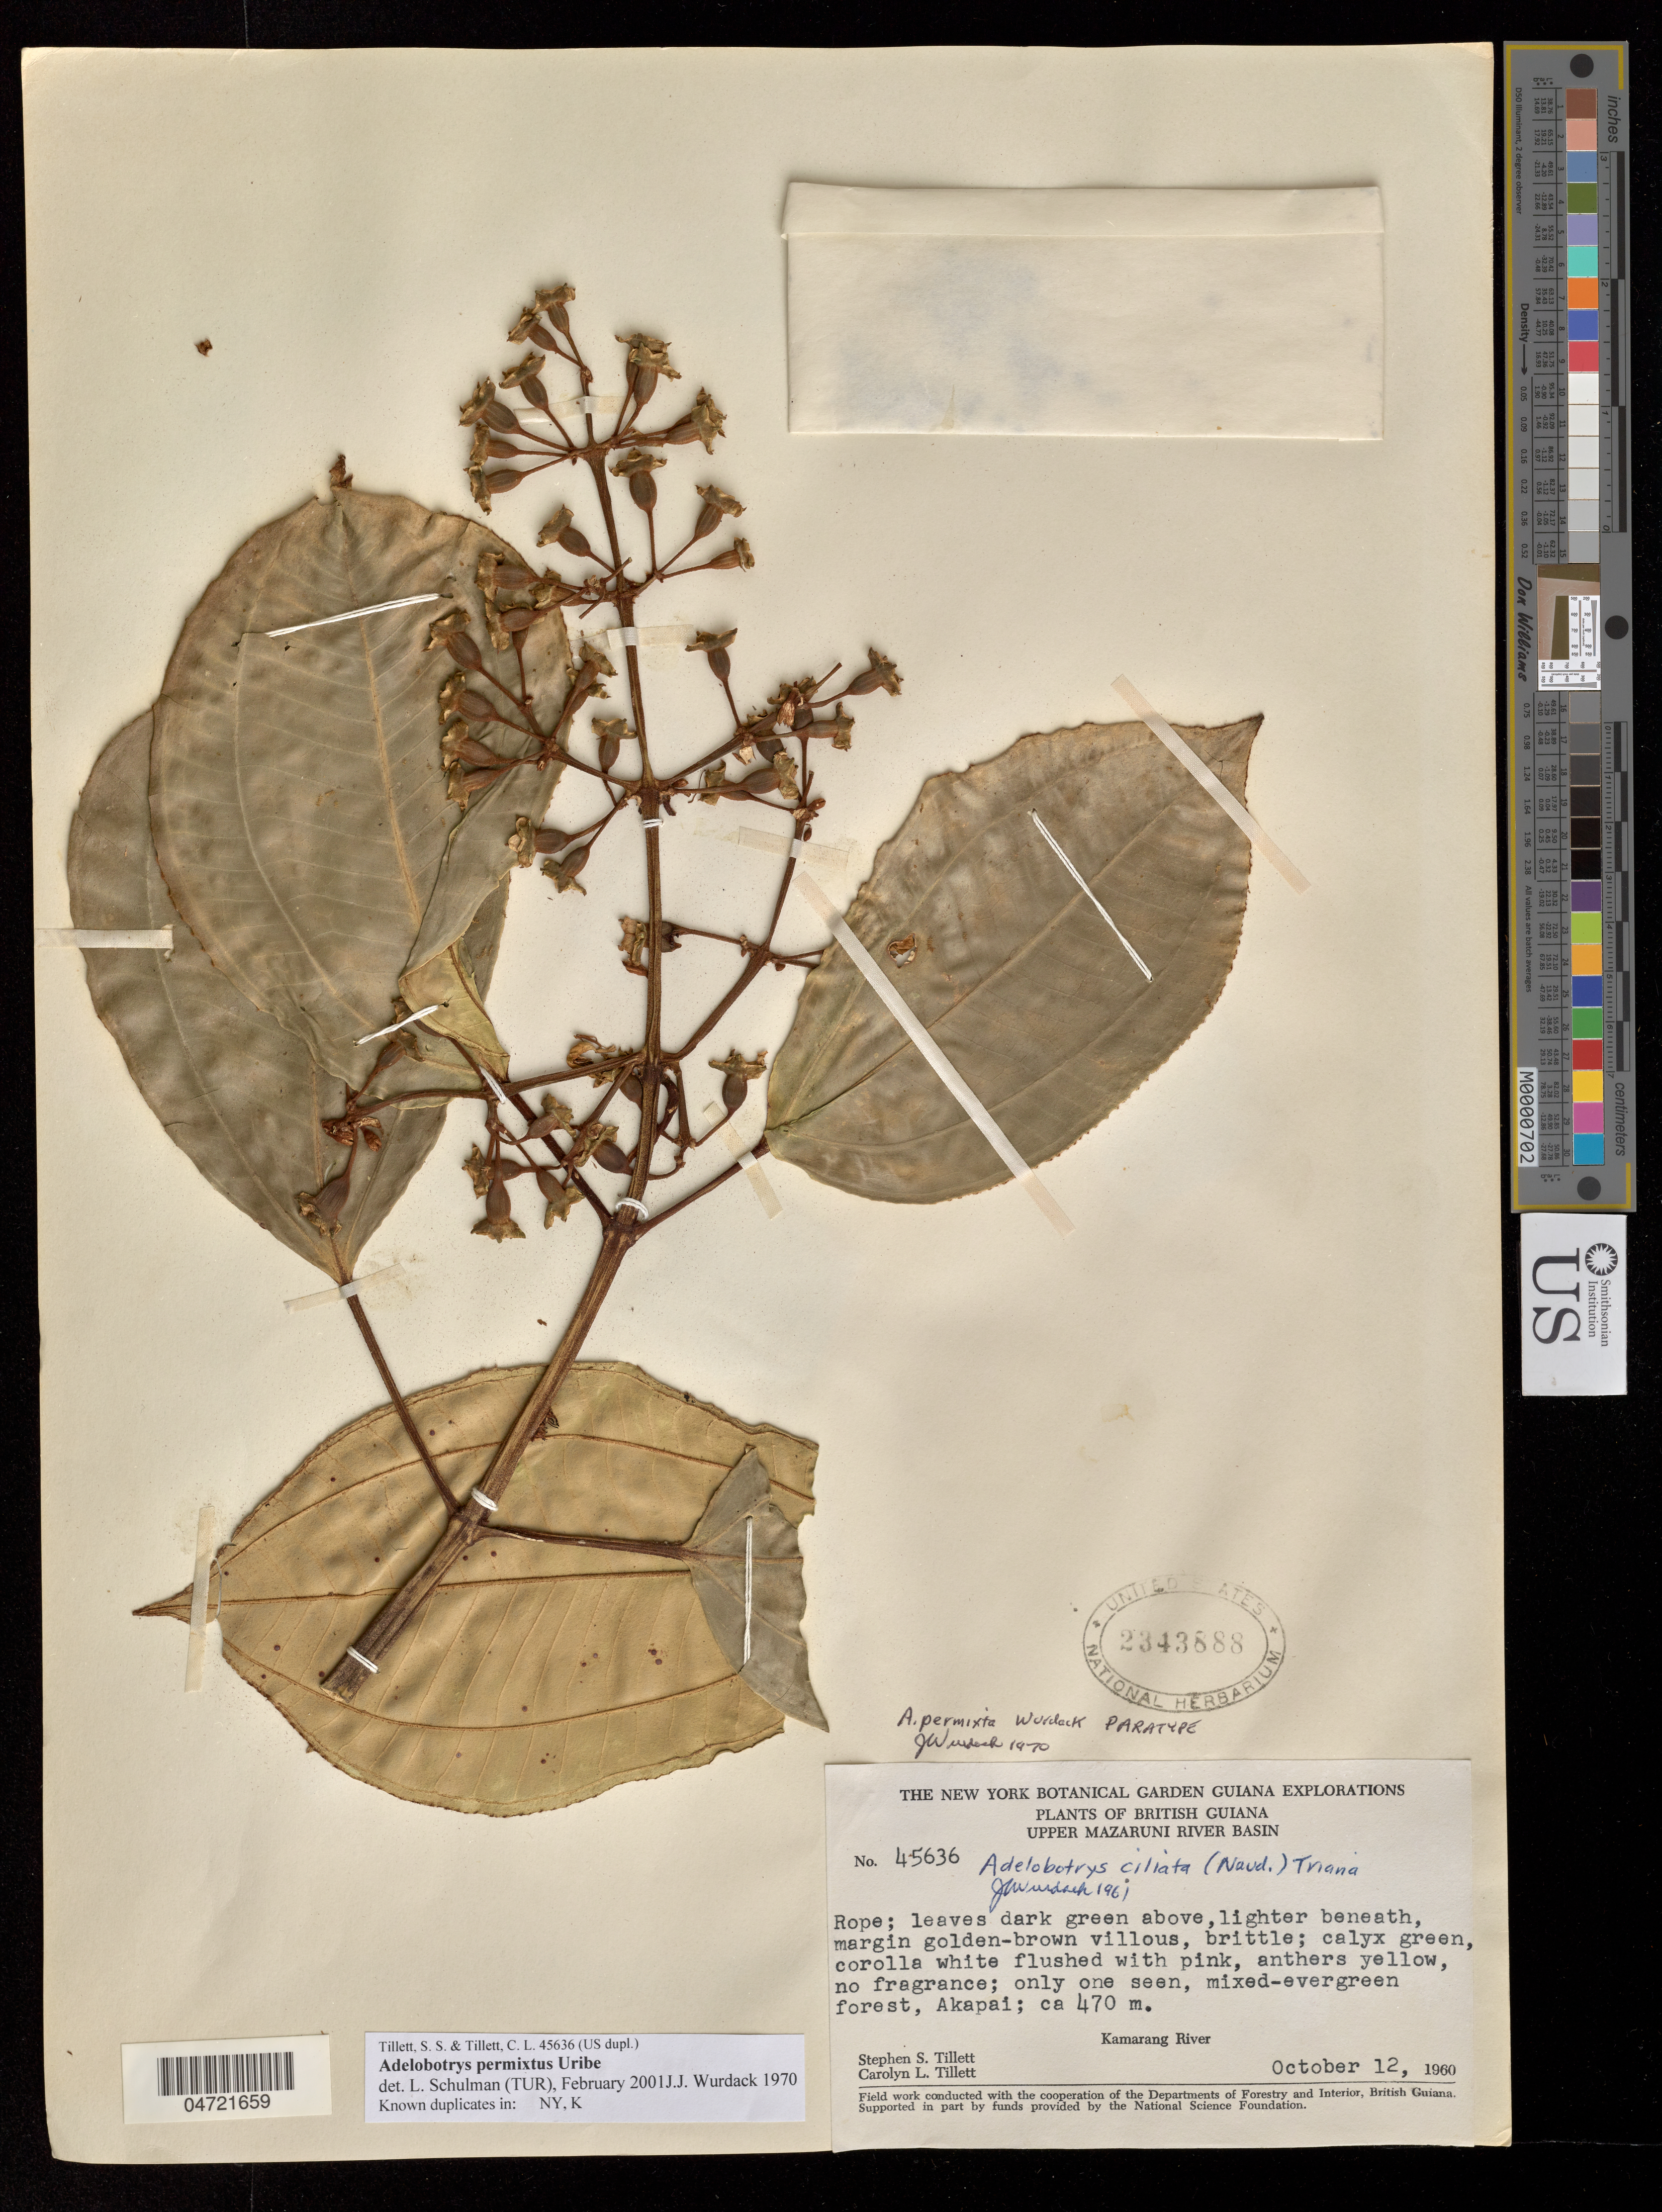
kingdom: Plantae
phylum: Tracheophyta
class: Magnoliopsida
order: Myrtales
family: Melastomataceae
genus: Adelobotrys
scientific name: Adelobotrys permixta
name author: Wurdack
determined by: Schulman, Leif, (TUR), University of Turku (FINLAND)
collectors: S. S. Tillett, C. L. Tillett & R. Boyan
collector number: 45636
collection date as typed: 12-Oct-60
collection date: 1960-10-12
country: Guyana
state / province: Cuyuni-Mazaruni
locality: Akapai, Kamarang R., Upper Mazaruni River Basin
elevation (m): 470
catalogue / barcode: US 2343888